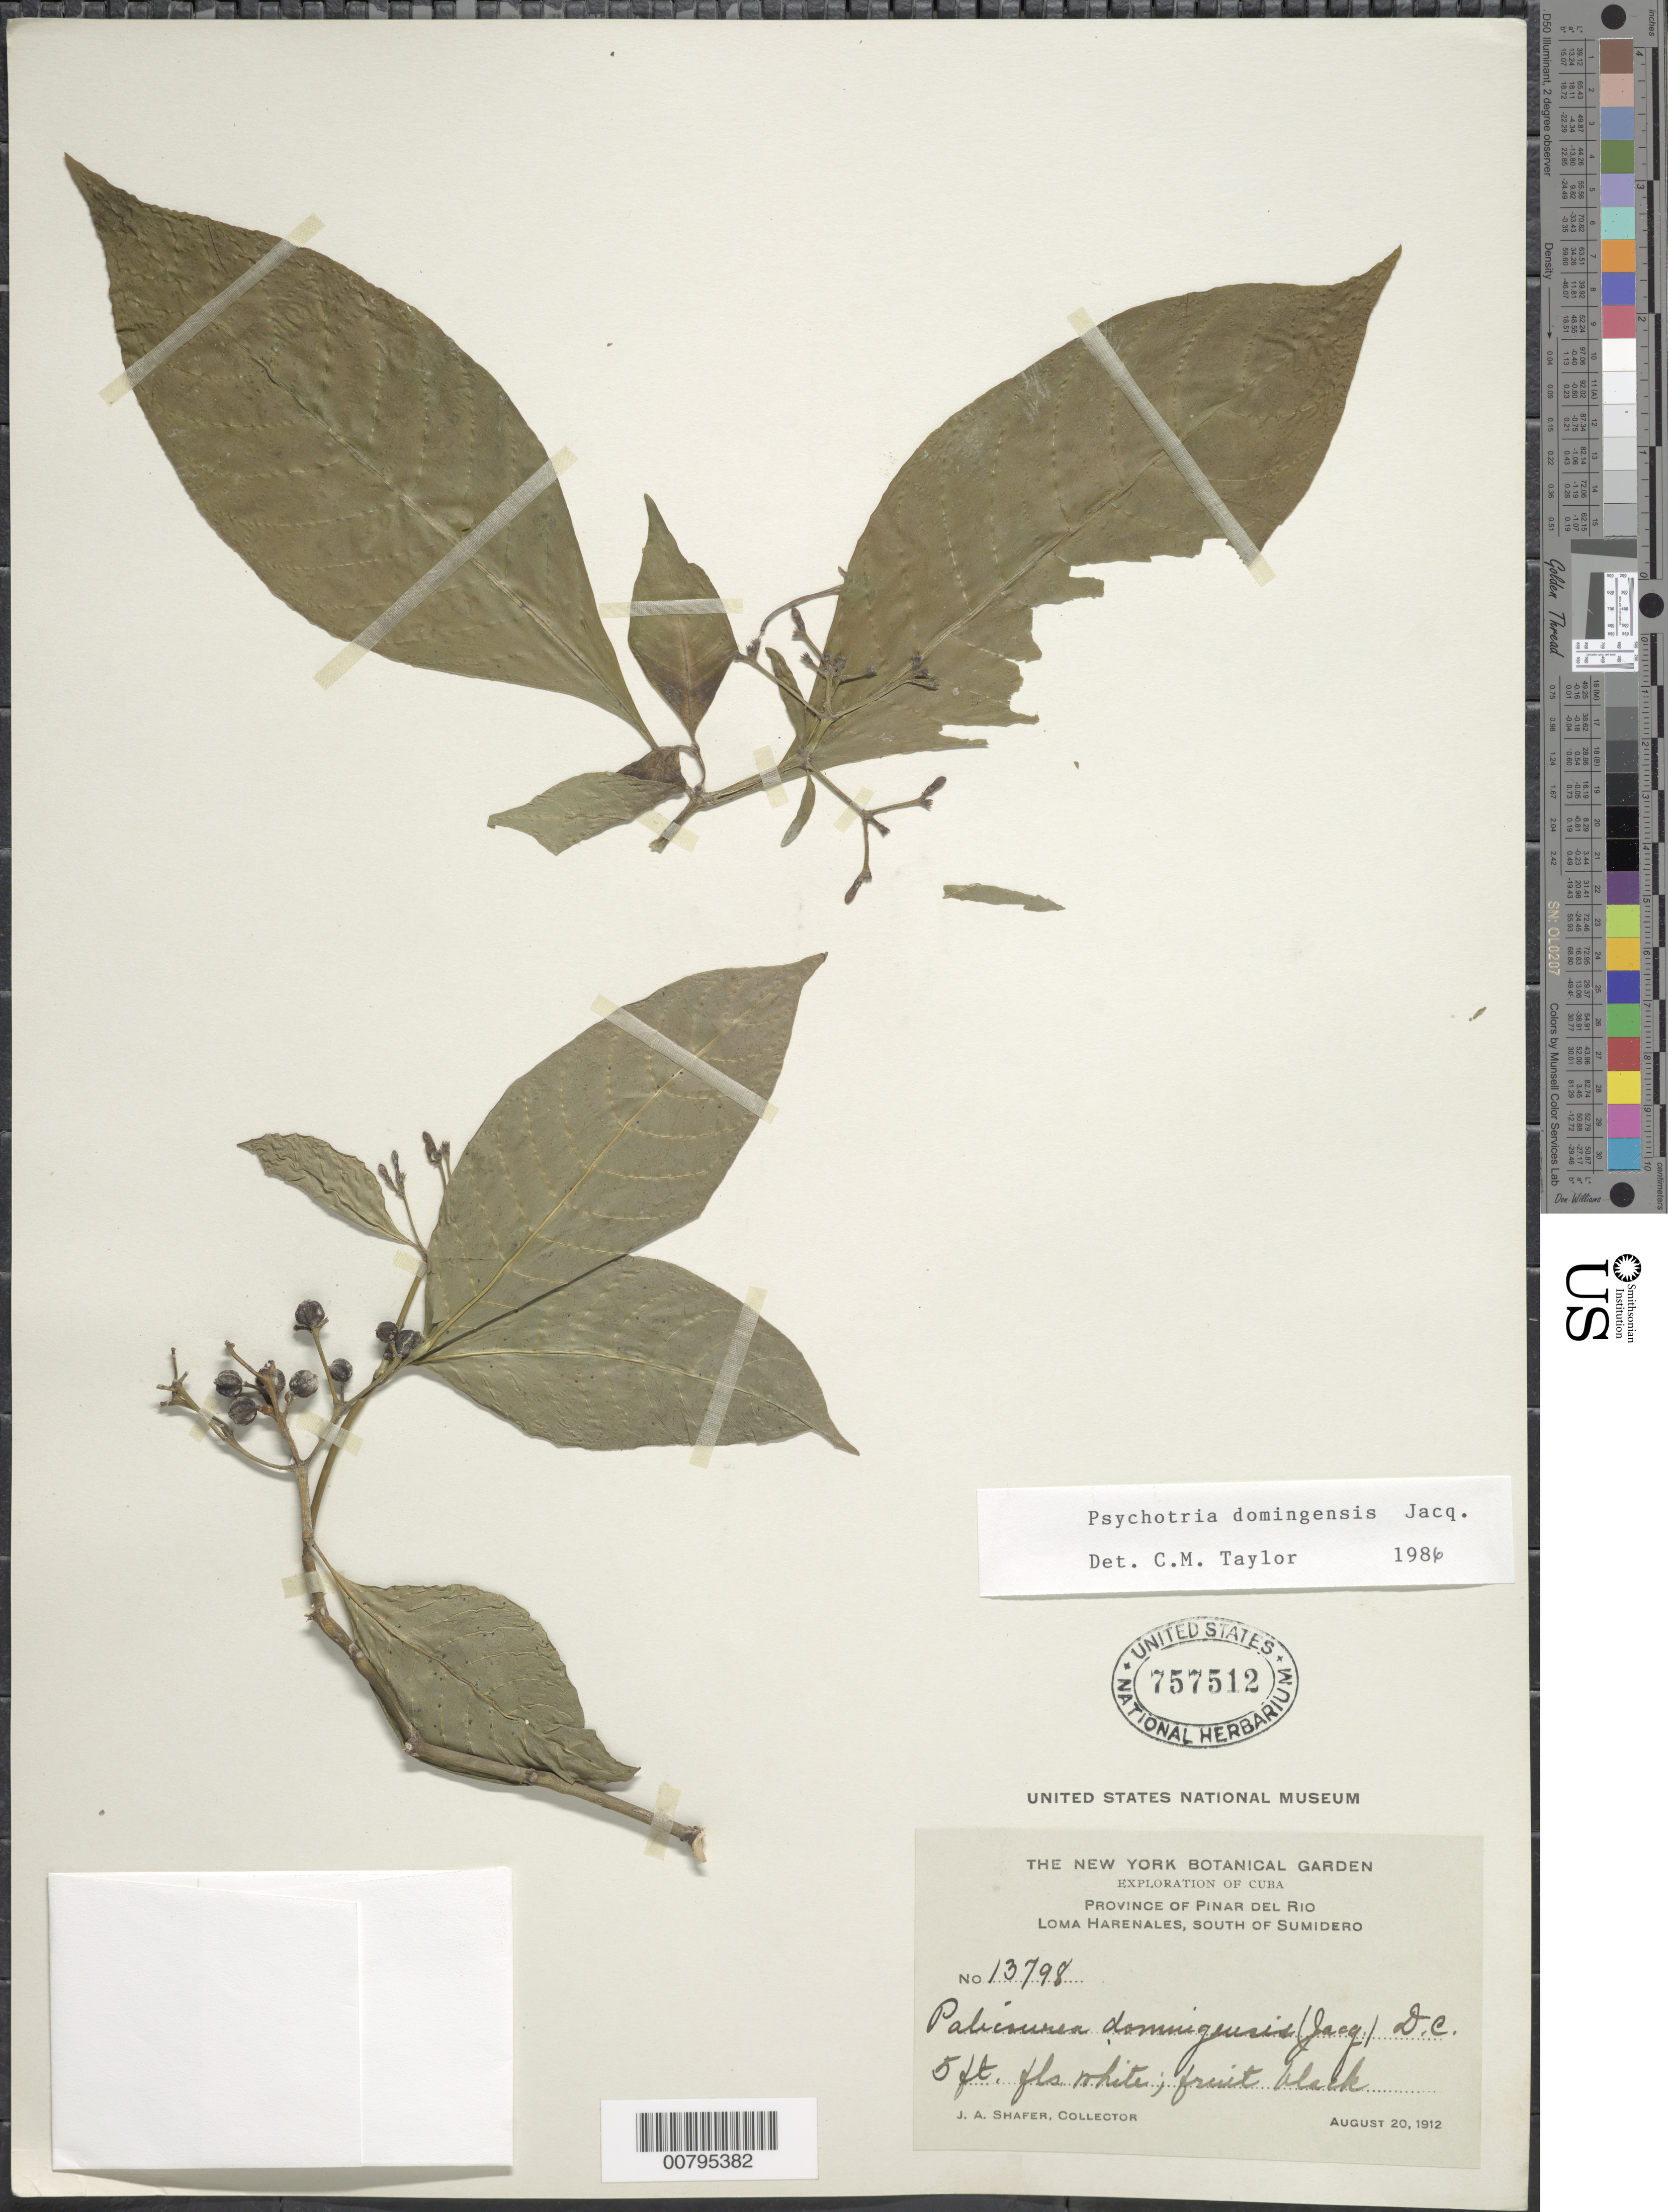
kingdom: Plantae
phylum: Tracheophyta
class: Magnoliopsida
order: Gentianales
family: Rubiaceae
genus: Psychotria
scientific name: Psychotria domingensis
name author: Jacq.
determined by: Taylor, Charlotte M.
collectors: J. A. Shafer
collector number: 13798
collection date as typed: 20 Aug 1912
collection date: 1912-08-20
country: Cuba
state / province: Pinar del Río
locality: Loma Harenales, south of Sumidero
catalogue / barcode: US 757512